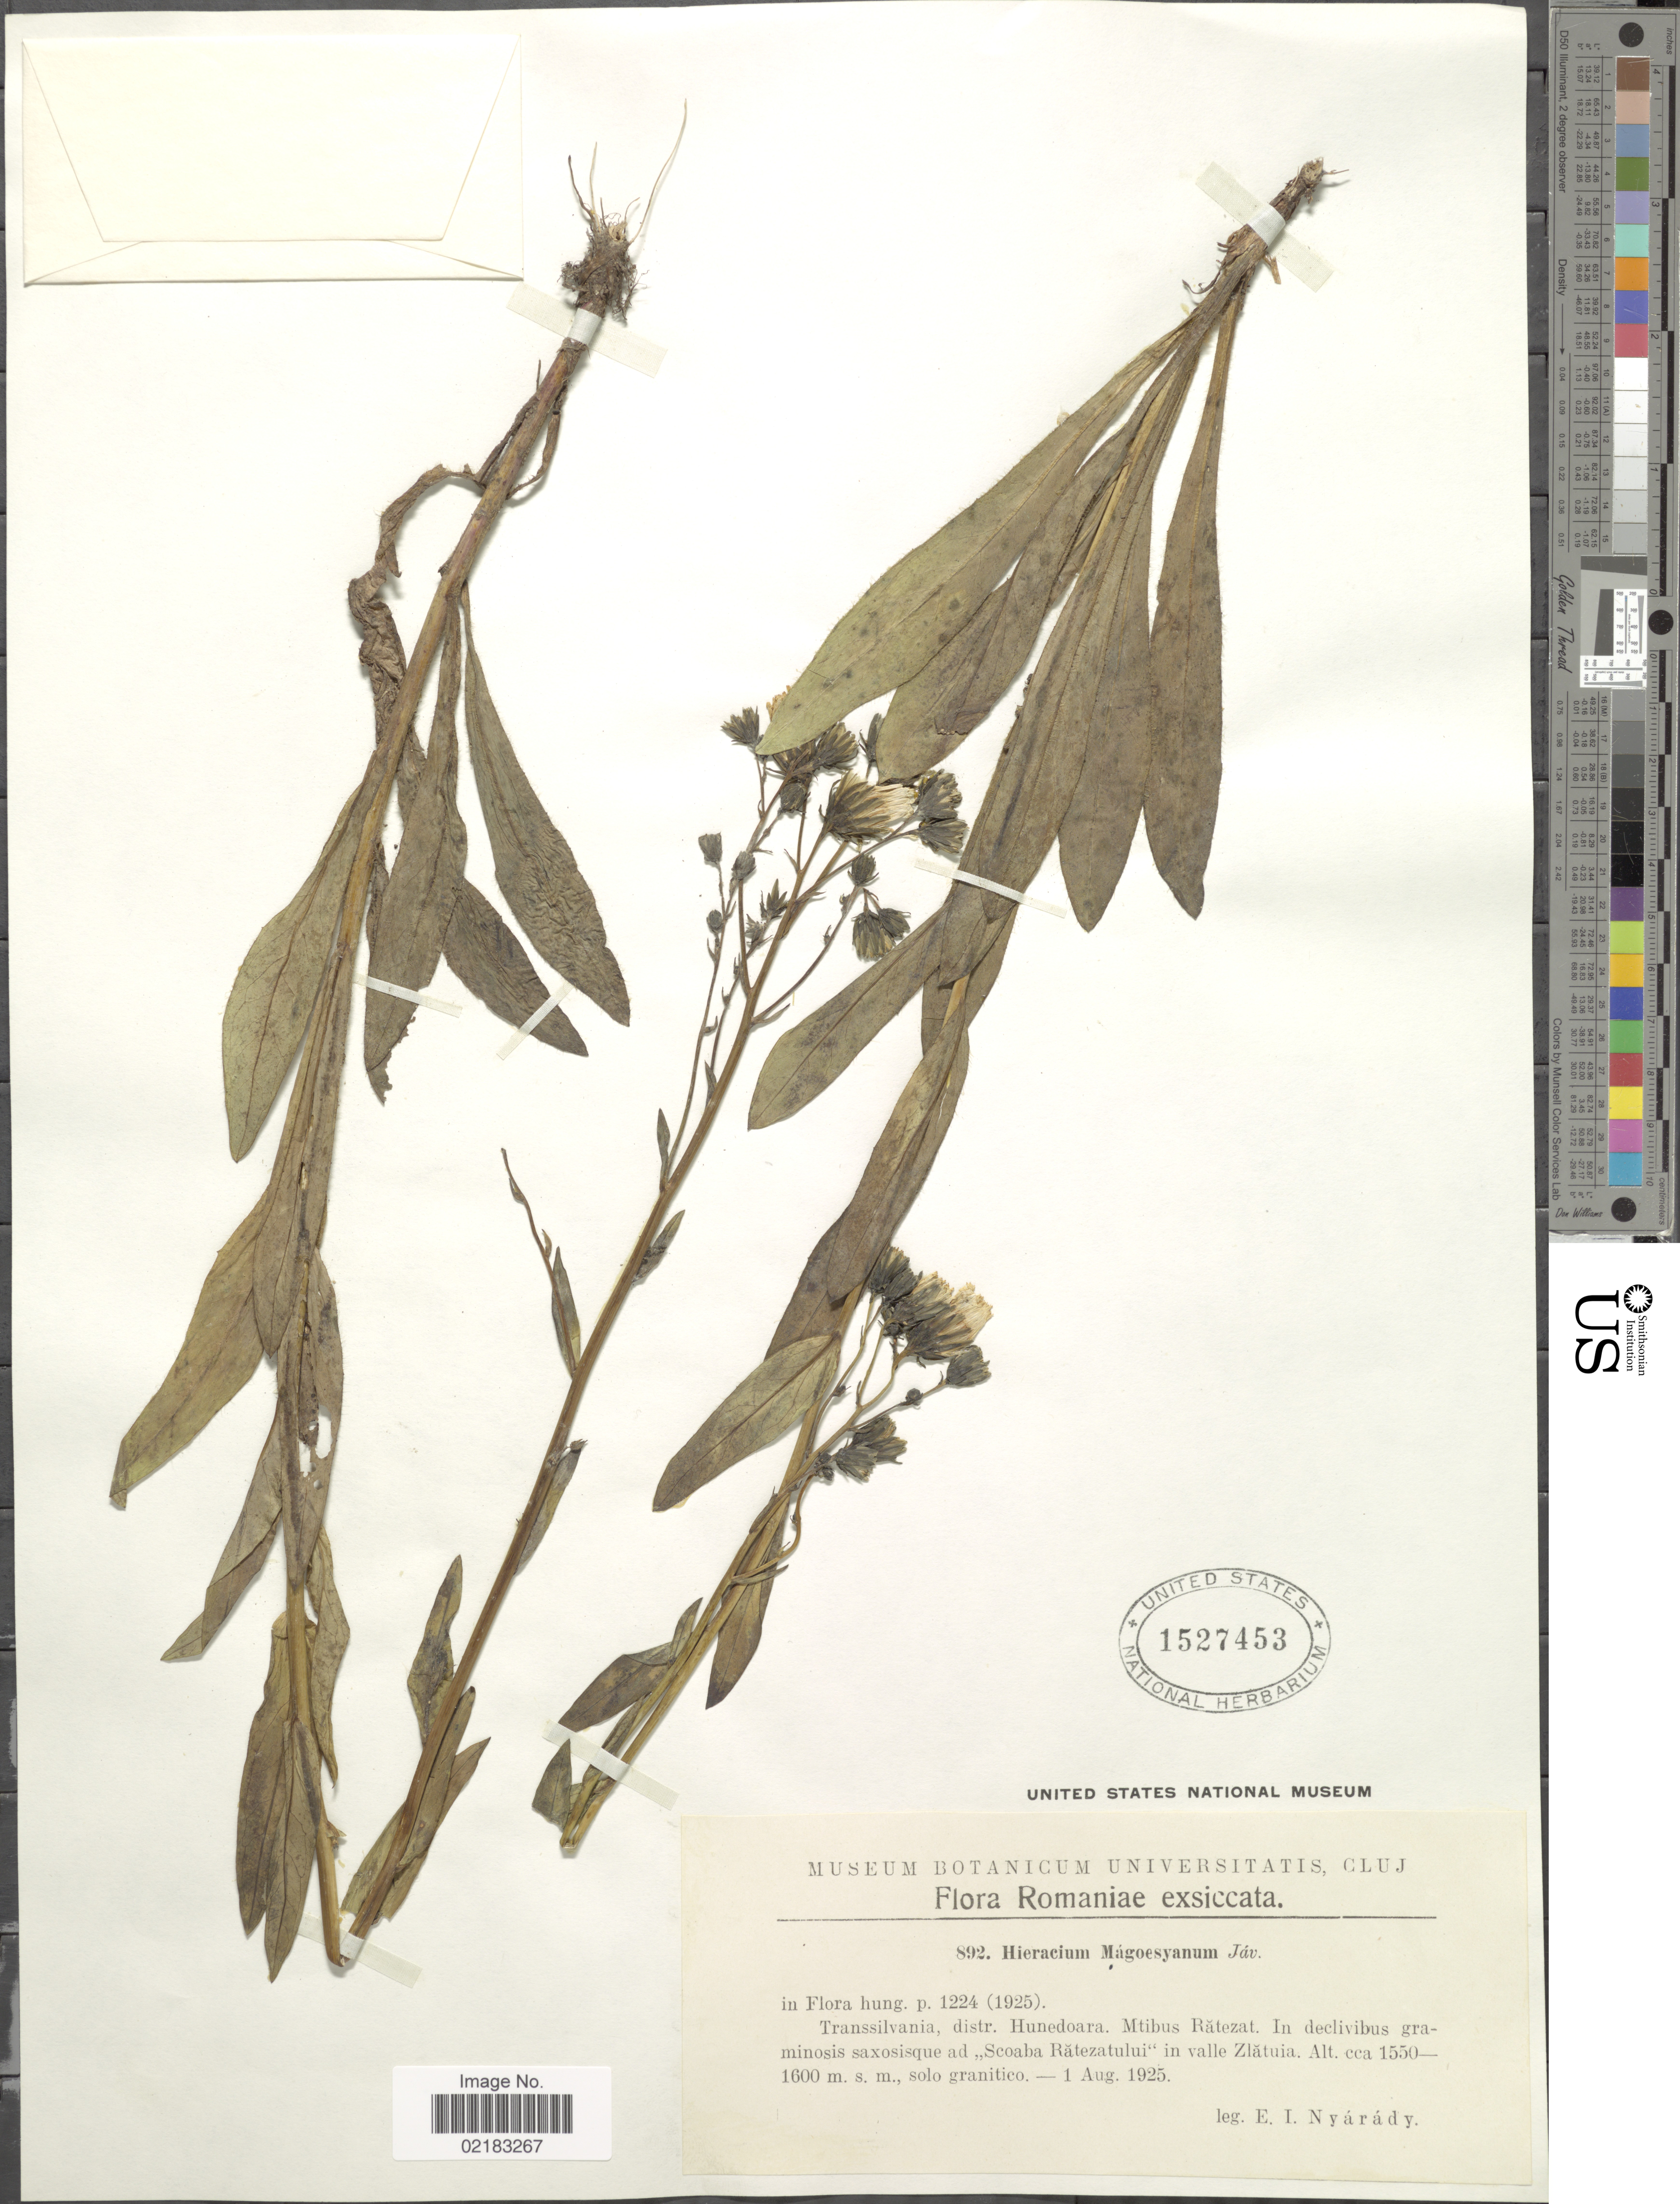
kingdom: Plantae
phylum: Tracheophyta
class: Magnoliopsida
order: Asterales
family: Asteraceae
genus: Hieracium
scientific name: Hieracium sparsum subsp. magocsyanum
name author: (Jáv.) Zahn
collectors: E. Nyárády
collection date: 1925-08-01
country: Romania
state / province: Hunedoara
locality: Transsilvania, Mtibus Ratezat. In declivibus graminosis saxosisque ad "Scoaba Ratezatului"in valle Zlatuia.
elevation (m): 1550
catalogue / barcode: US 1527453